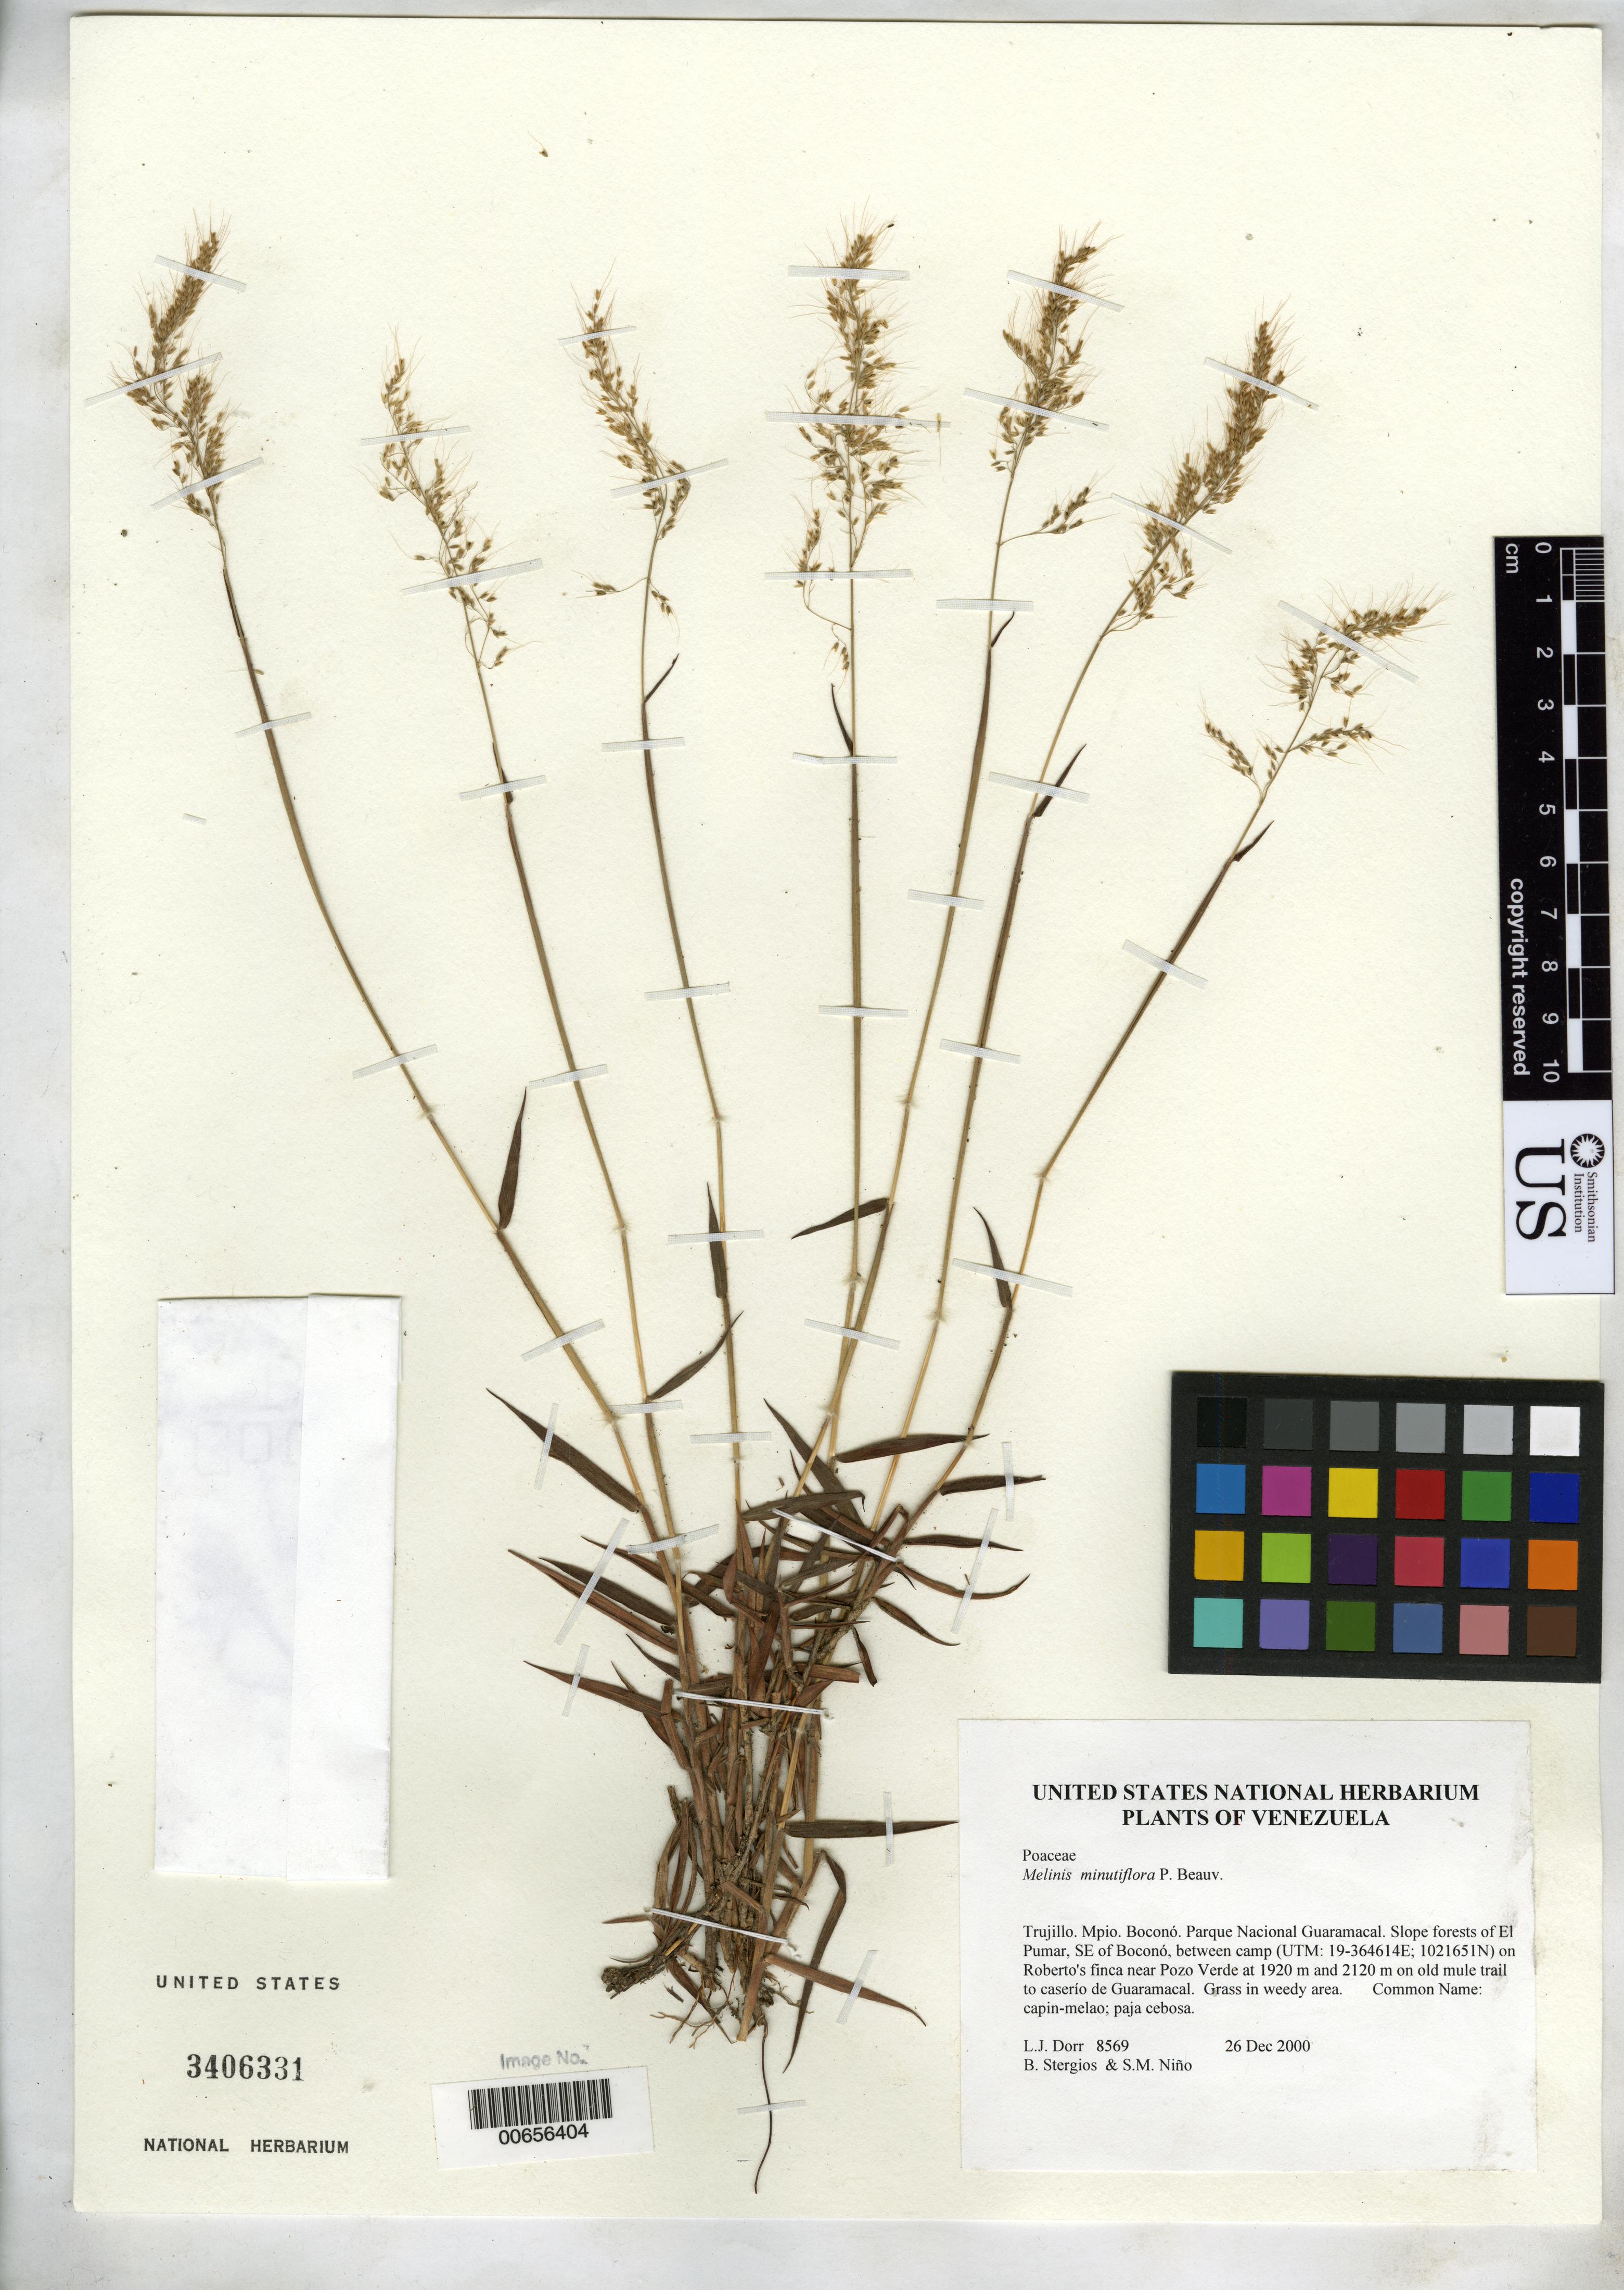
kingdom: Plantae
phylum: Tracheophyta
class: Liliopsida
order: Poales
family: Poaceae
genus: Melinis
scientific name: Melinis minutiflora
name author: P. Beauv.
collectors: L. J. Dorr, B. G. Stergios & S. M. Niño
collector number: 8569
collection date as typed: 26 Dec 2000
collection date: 2000-12-26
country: Venezuela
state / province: Trujillo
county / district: Boconó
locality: Parque Nacional Guaramacal. El Pumar, SE of Boconó, between camp on Roberto's finca near Pozo Verde at 1920 m and 2120 m on old mule trail to caserío de Guaramacal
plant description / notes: Common name: capin-melao; Common name: paja cebosa; C, COL, F, MO, PORT, US, VEN, WIS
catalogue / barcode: US 3406331